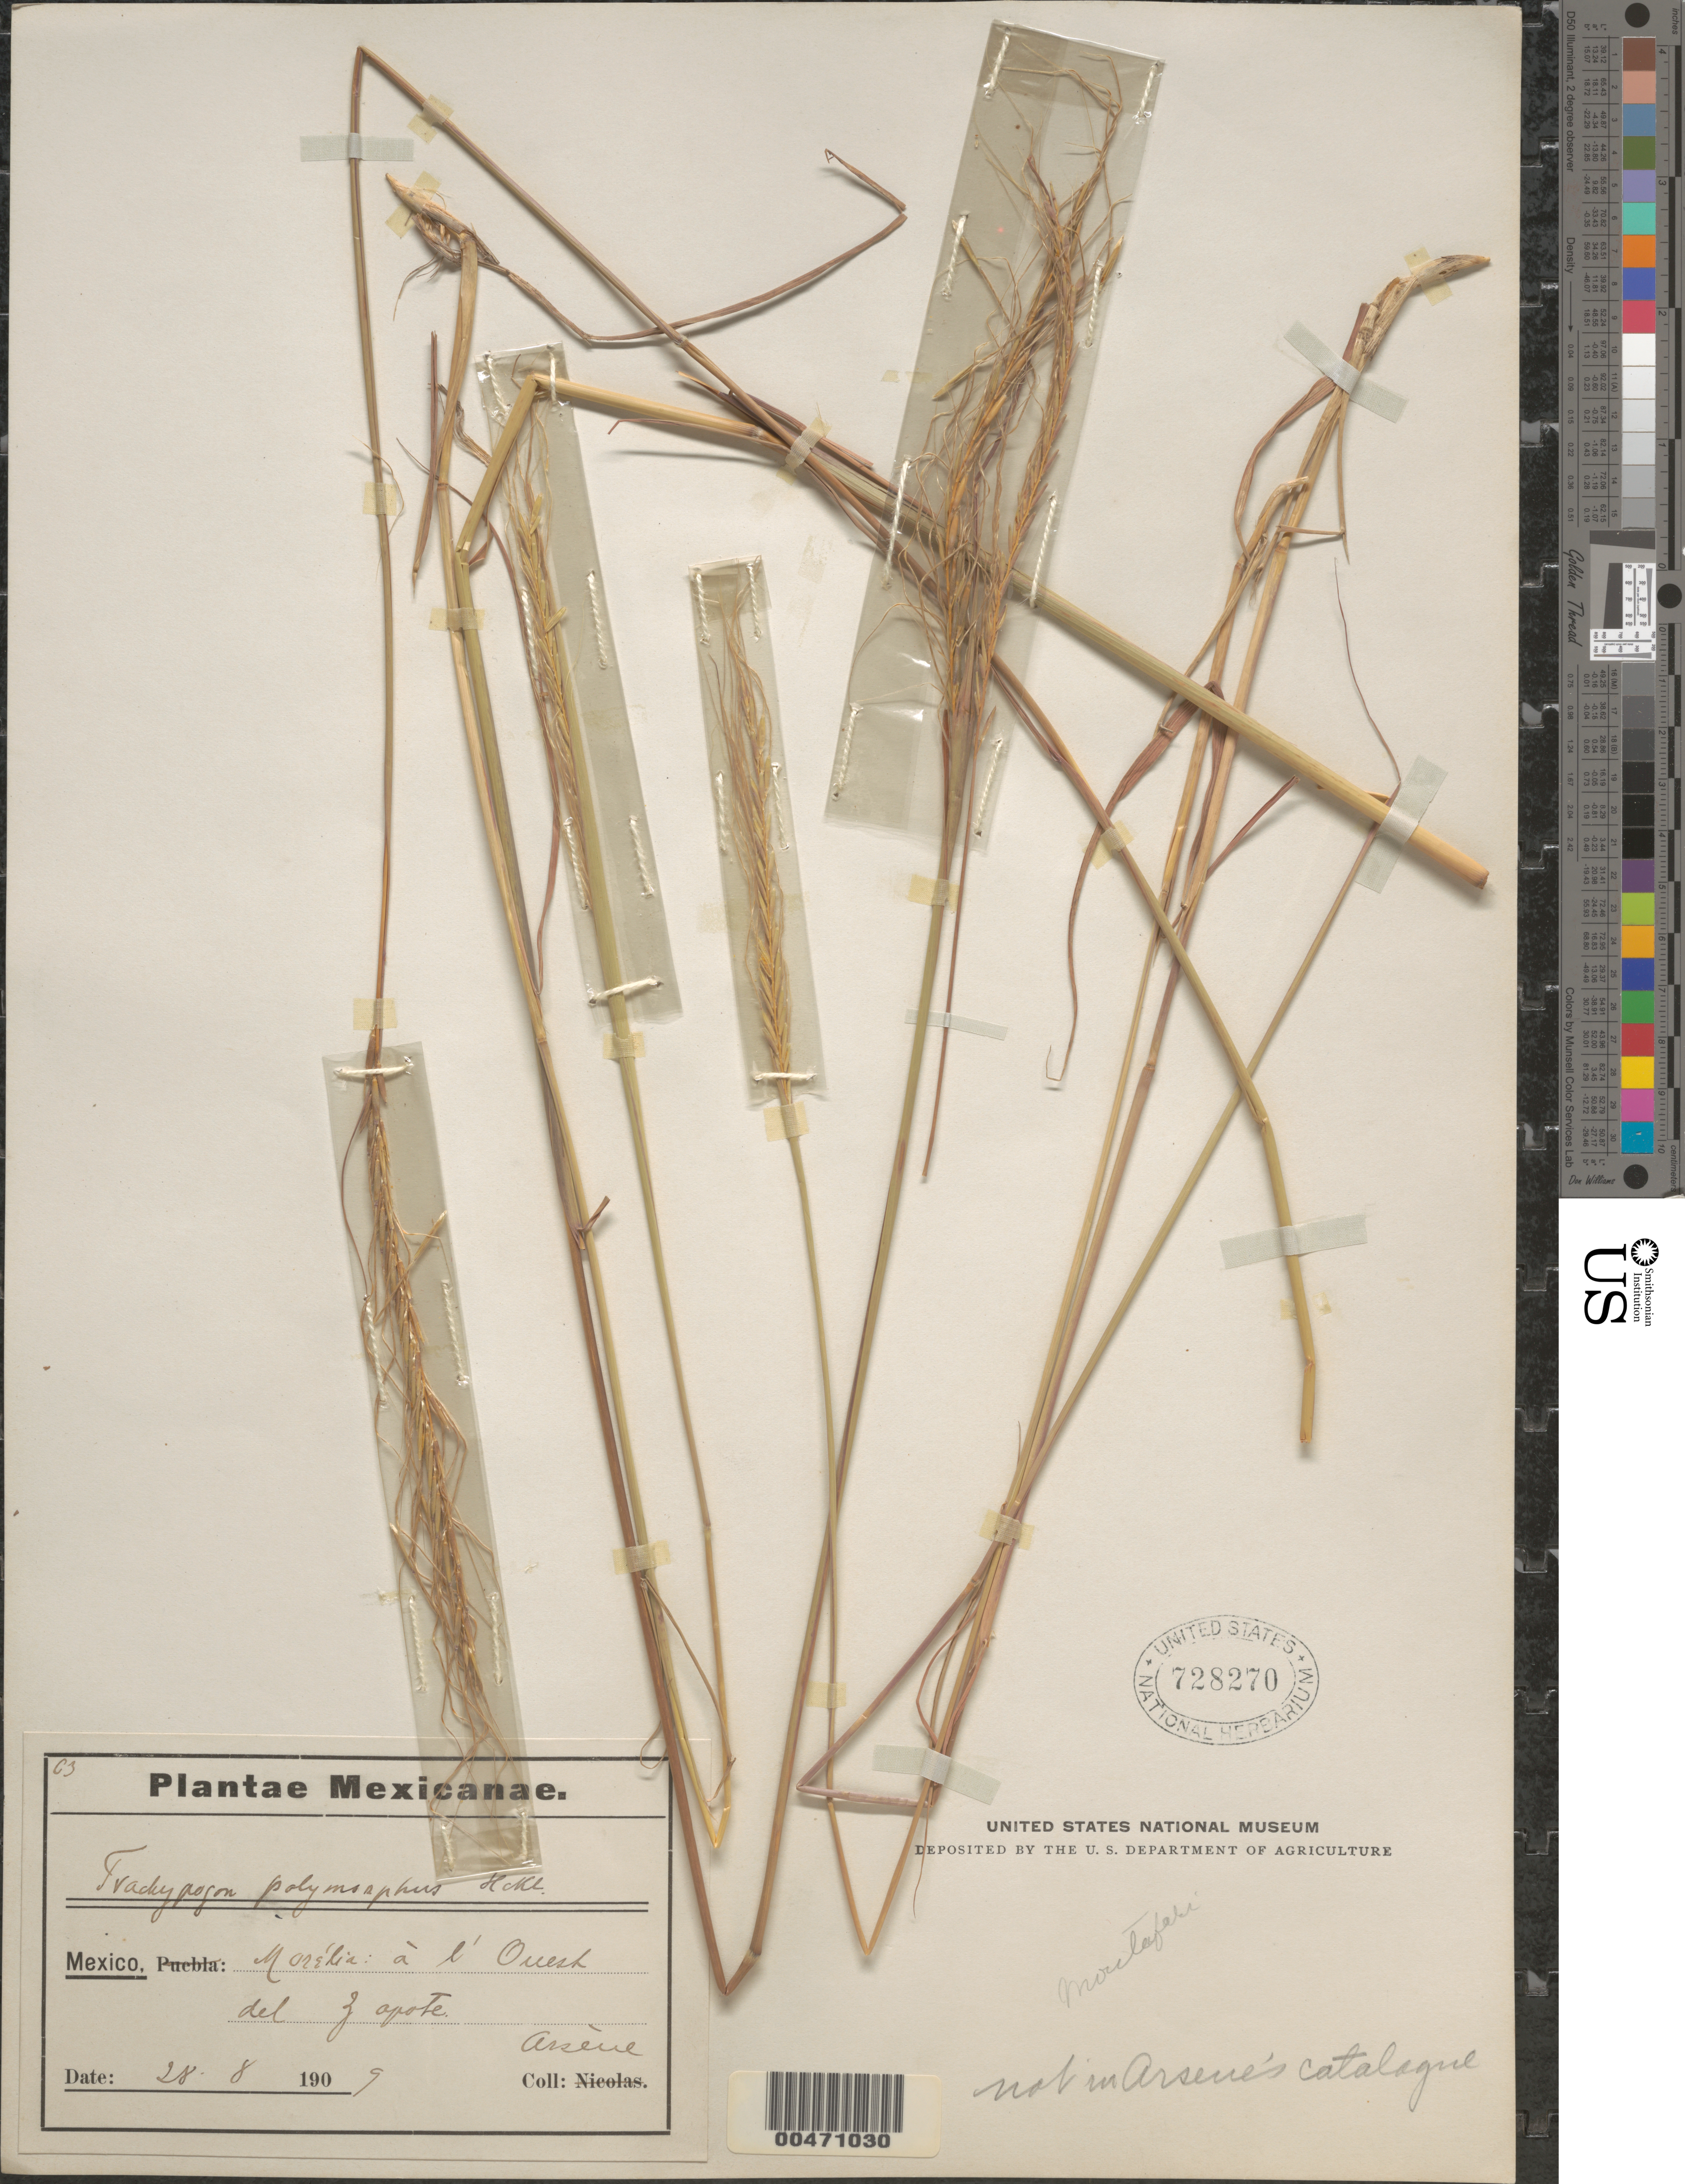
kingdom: Plantae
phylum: Tracheophyta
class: Liliopsida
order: Poales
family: Poaceae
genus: Trachypogon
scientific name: Trachypogon secundus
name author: (J. Presl) Scribn.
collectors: Bro. G. Arsène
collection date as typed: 28 Aug 1909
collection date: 1909-08-28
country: Mexico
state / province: Michoacán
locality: Morelia, W of Zapote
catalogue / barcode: US 728270